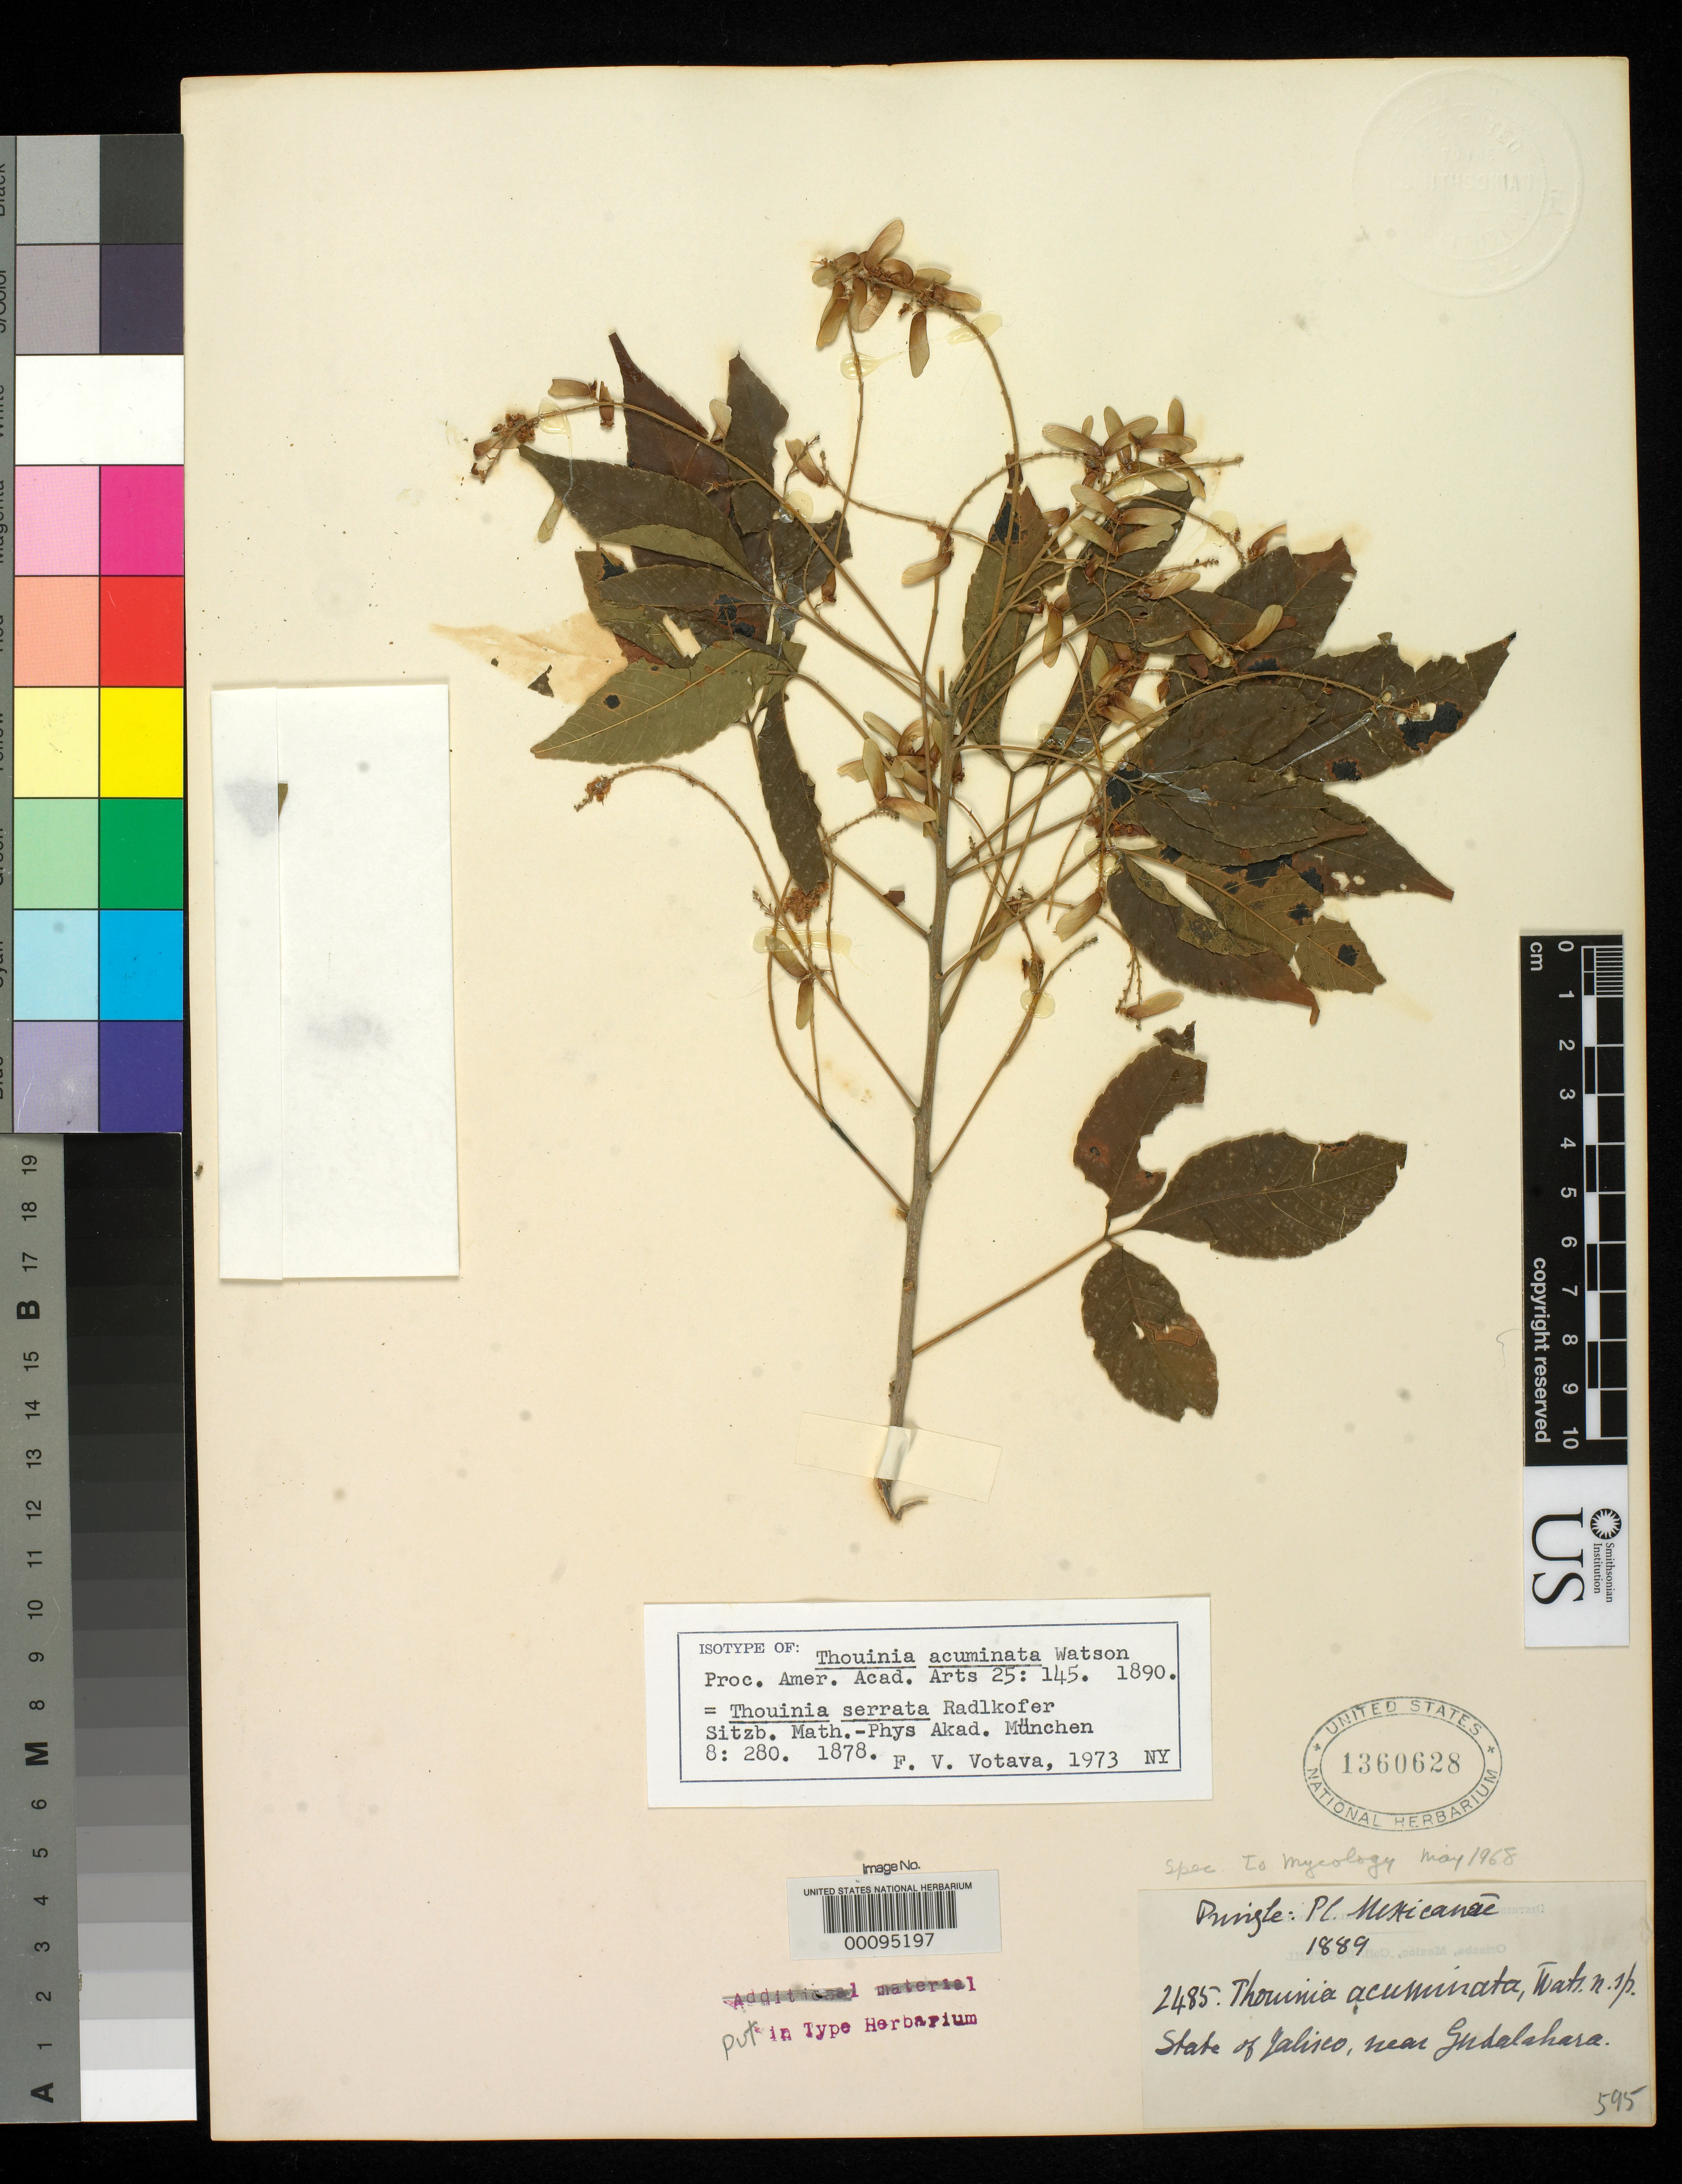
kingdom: Plantae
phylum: Tracheophyta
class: Magnoliopsida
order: Sapindales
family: Sapindaceae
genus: Thouinia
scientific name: Thouinia acuminata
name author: S. Watson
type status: Isotype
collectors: C. G. Pringle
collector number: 2485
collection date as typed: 03 Dec 1889 and 09 Oct 1889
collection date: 1889-10-09,1889-12-03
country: Mexico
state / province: Jalisco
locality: Barranca near Guadalajara.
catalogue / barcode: US 1360628